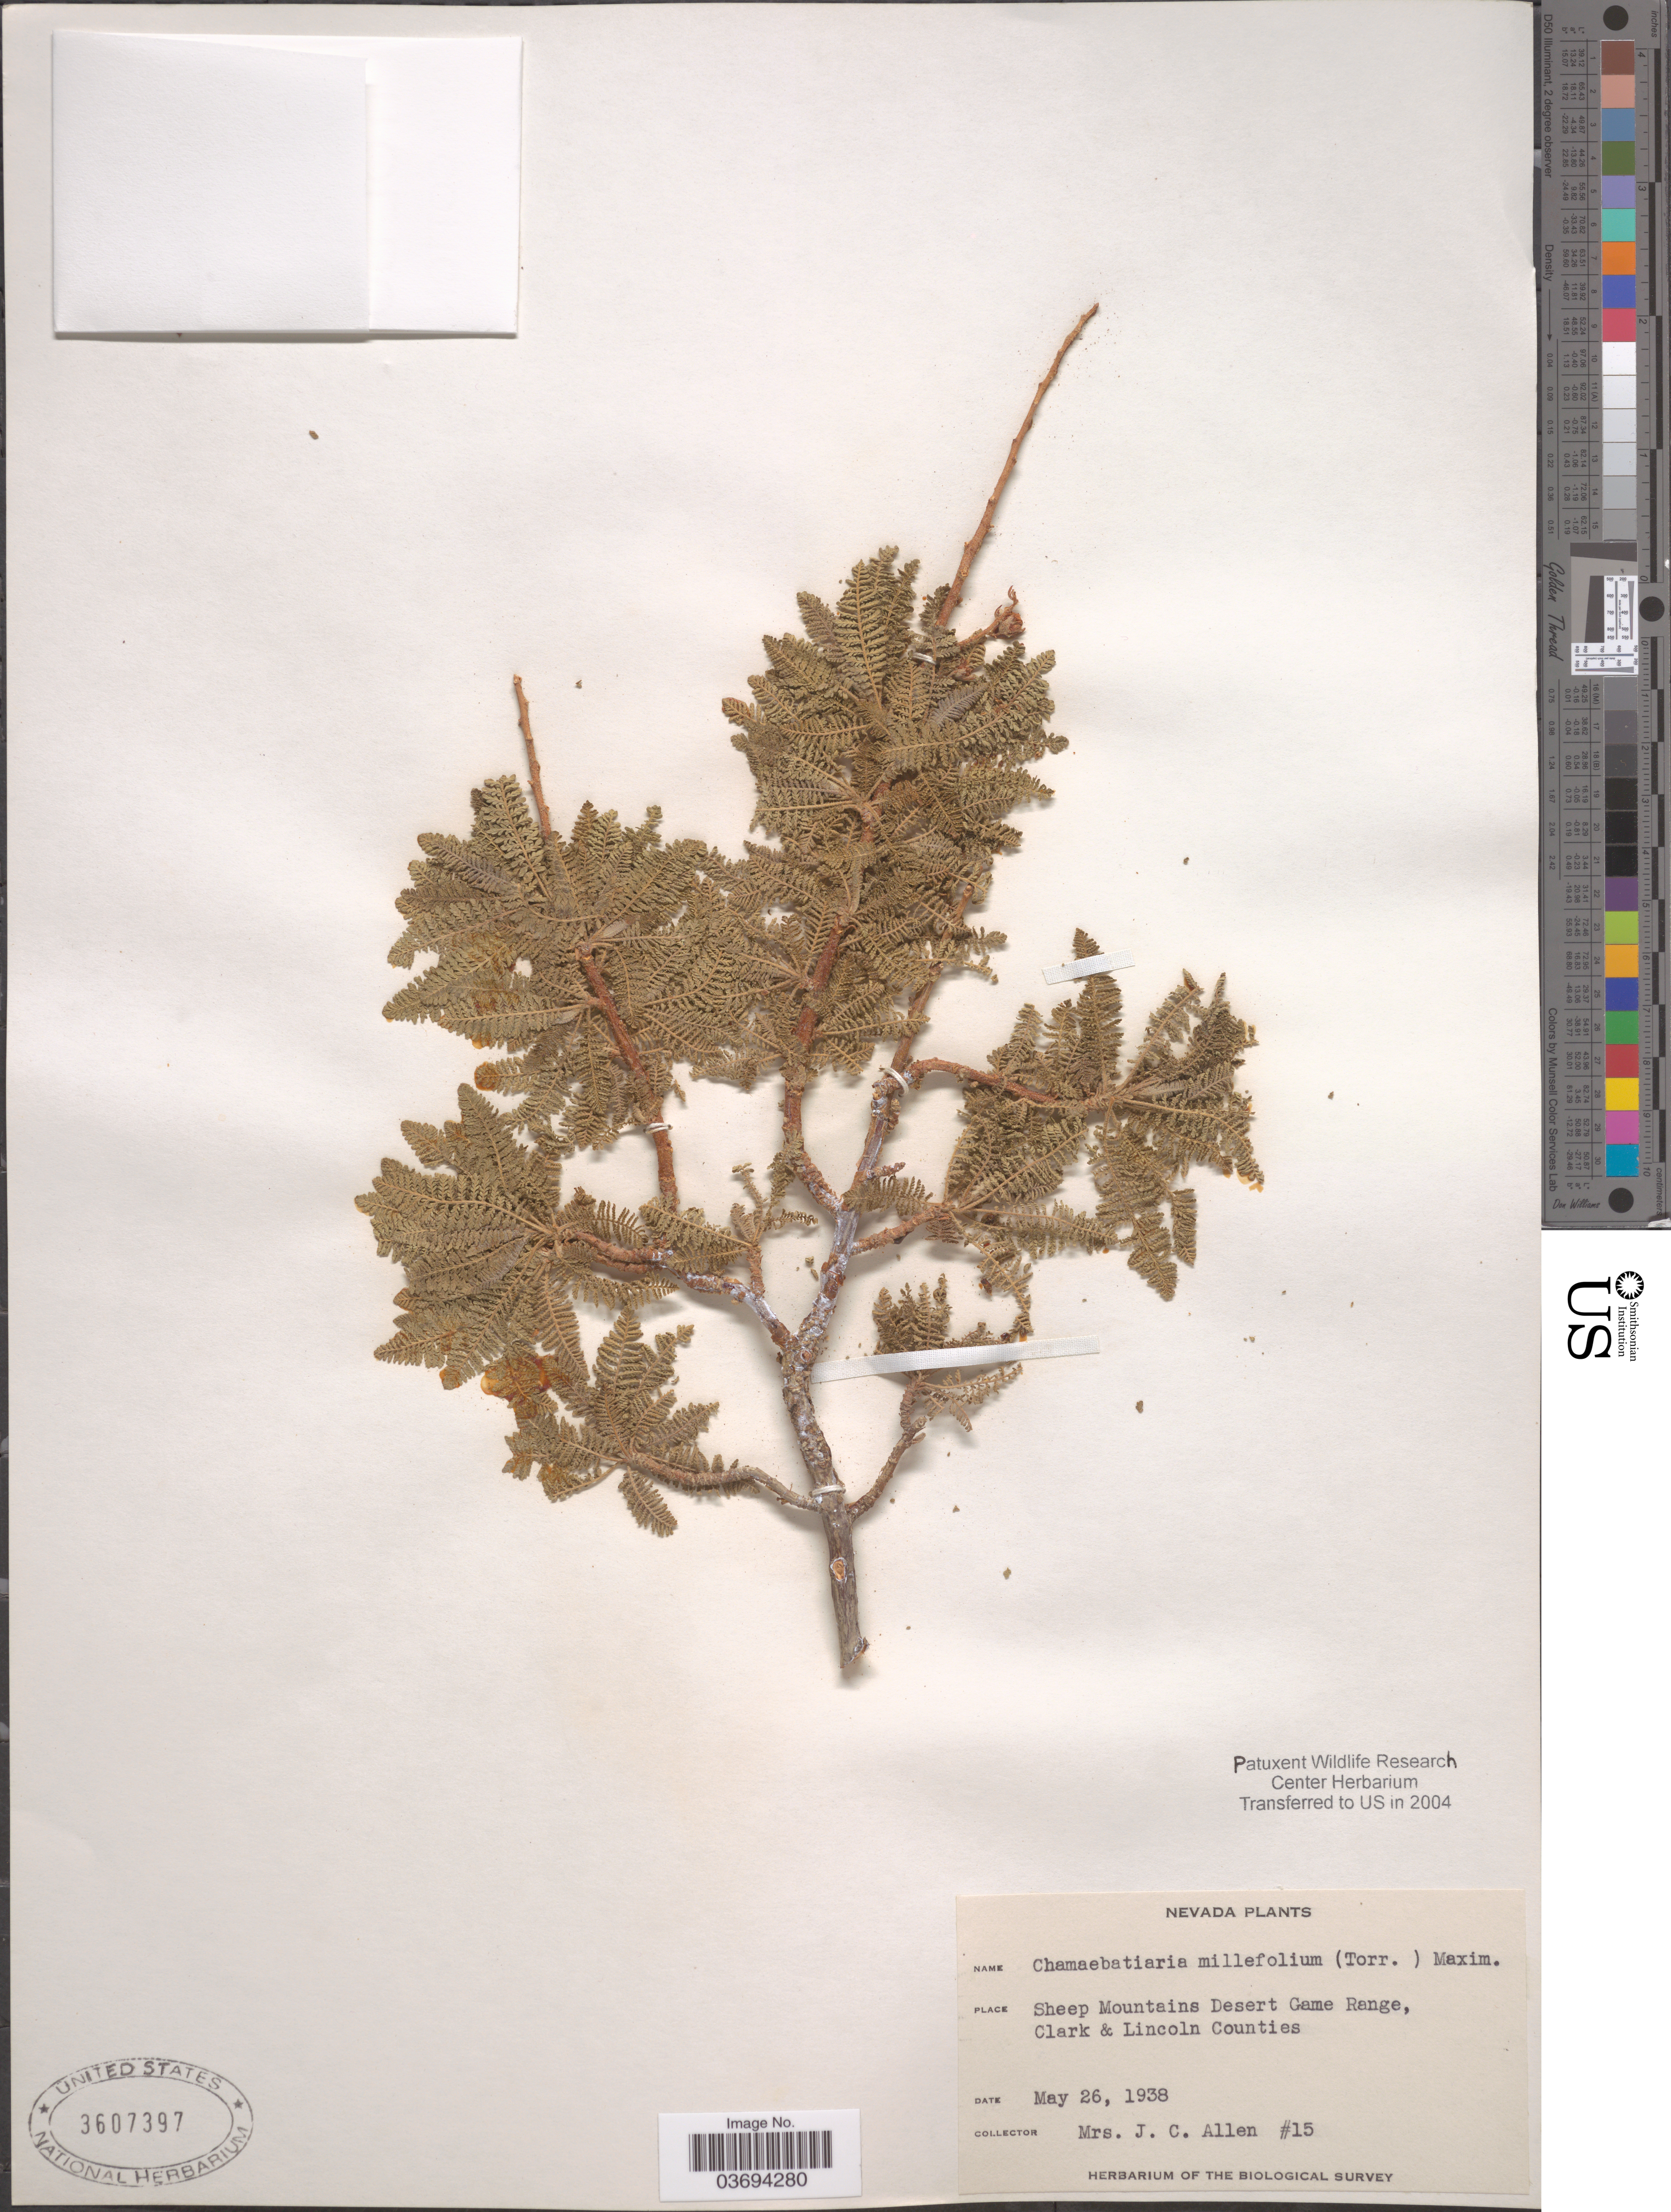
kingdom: Plantae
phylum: Tracheophyta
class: Magnoliopsida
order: Rosales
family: Rosaceae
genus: Chamaebatiaria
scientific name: Chamaebatiaria millefolium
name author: (Torr.) Maxim.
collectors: Mrs. J. C. Allen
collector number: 15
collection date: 1938-05-26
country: United States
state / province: Nevada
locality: Sheep Mountains Desert Game Range, Clark & Lincoln Counties.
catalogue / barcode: US 3607397